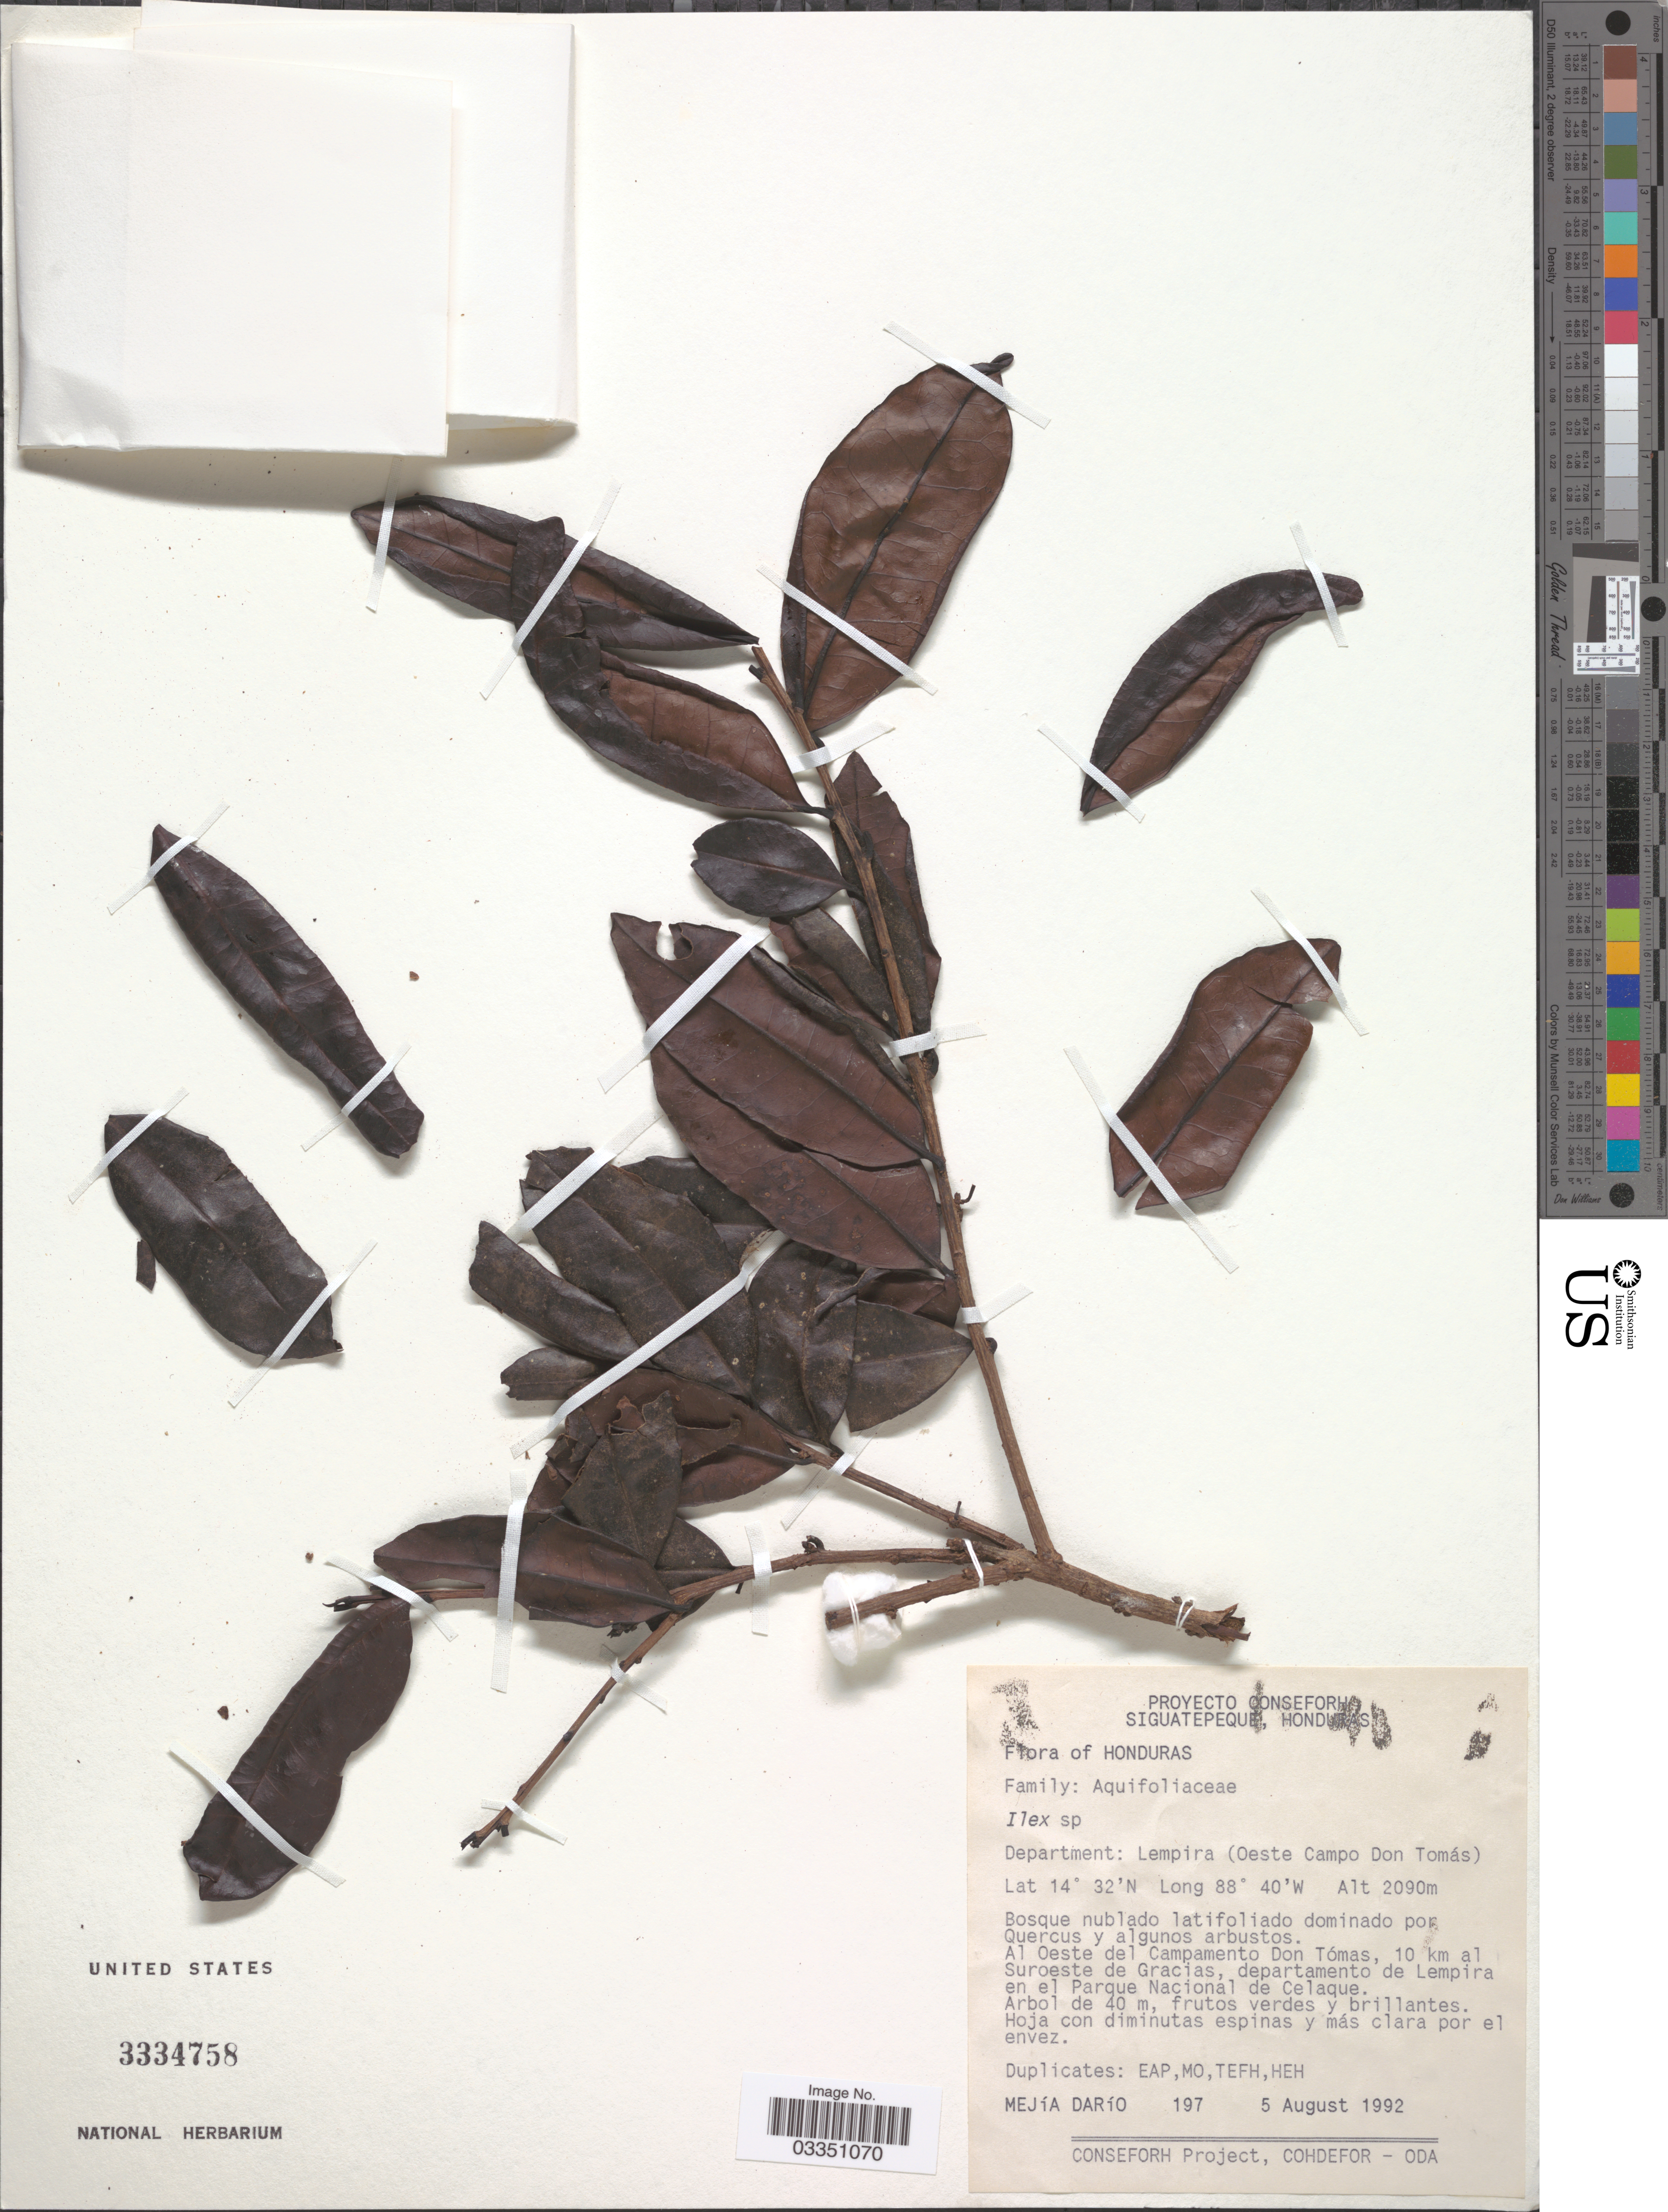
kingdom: Plantae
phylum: Tracheophyta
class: Magnoliopsida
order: Aquifoliales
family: Aquifoliaceae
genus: Ilex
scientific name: Ilex sp.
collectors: D. Mejía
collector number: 197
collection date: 1992-08-05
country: Honduras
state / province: Lempira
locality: Department: Lempira (Oeste Campo Don Tomás). Al Oeste del Campamento Don Tómas, 10 km al Suroeste de Gracias, departamento de Lempira en el Parque Nacional de Celaque.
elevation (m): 2090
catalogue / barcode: US 3334758